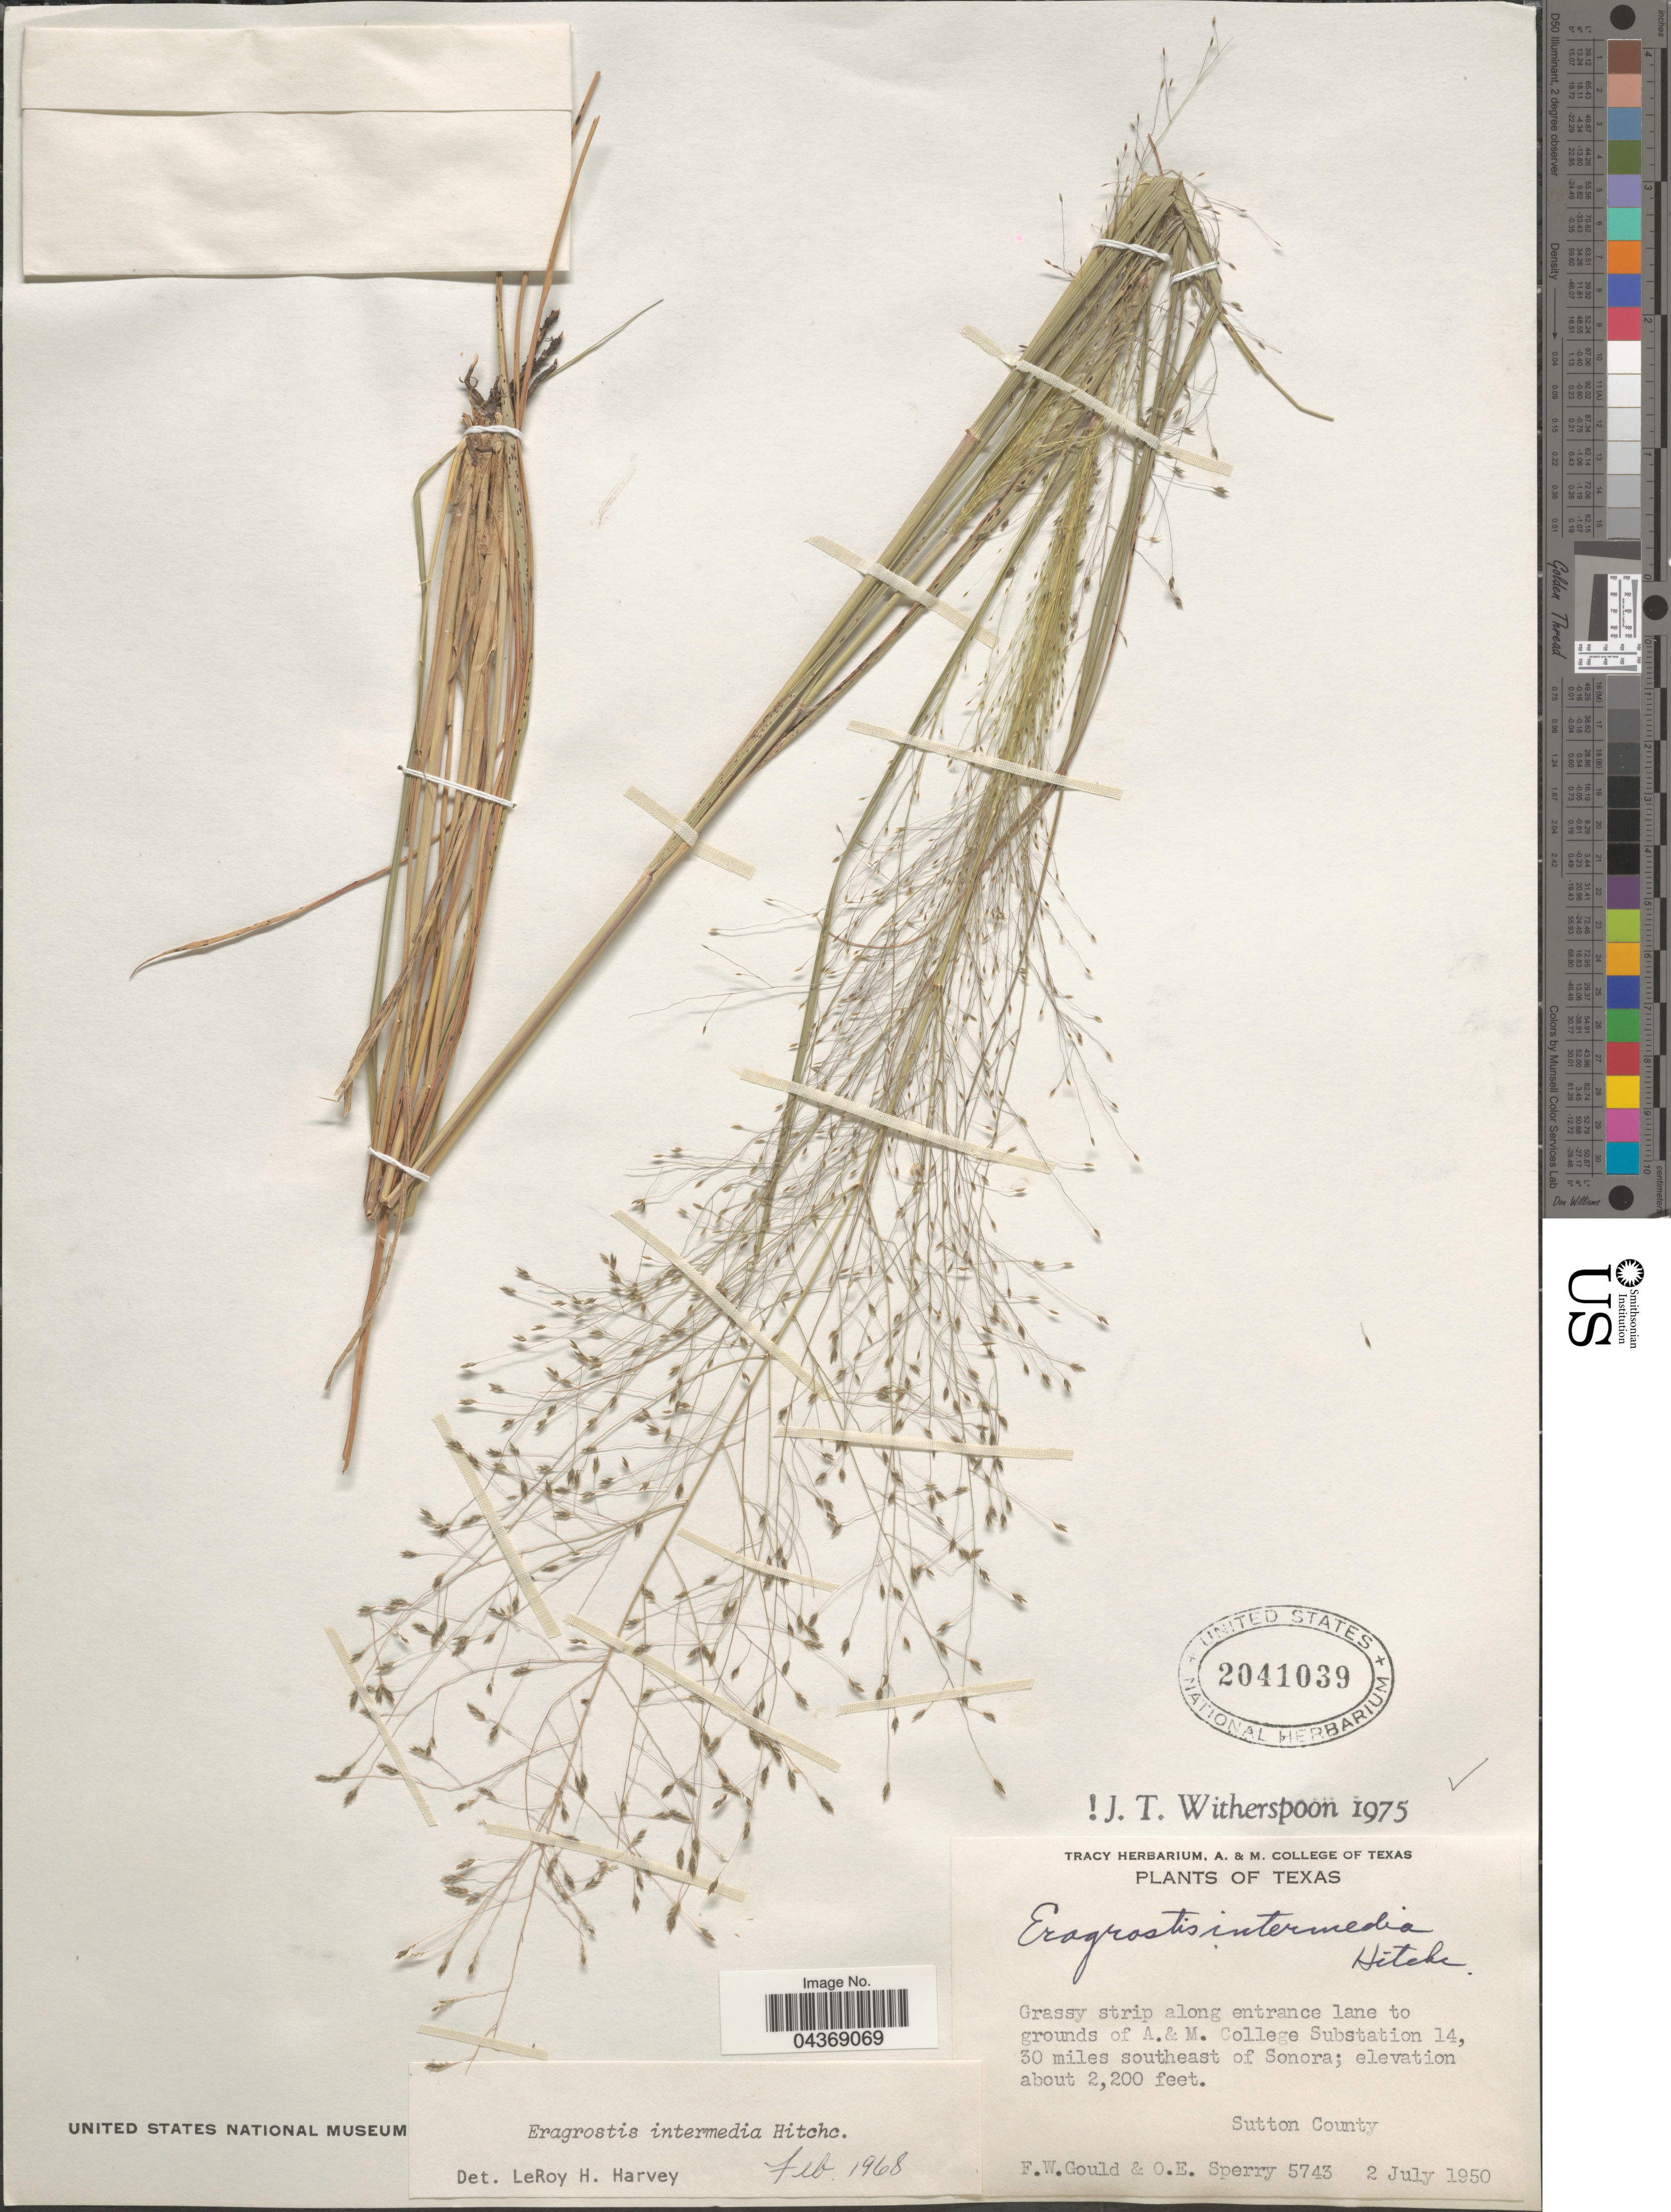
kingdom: Plantae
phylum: Tracheophyta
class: Liliopsida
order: Poales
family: Poaceae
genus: Eragrostis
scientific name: Eragrostis intermedia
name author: Hitchc.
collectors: F. W. Gould & O. E. Sperry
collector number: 5743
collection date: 1950-07-02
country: United States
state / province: Texas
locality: Grassy strip along entrance lane to grounds of A. & M. College Substation 14, 30 miles southeast of Sonora; Sutton County.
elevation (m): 671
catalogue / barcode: US 2041039